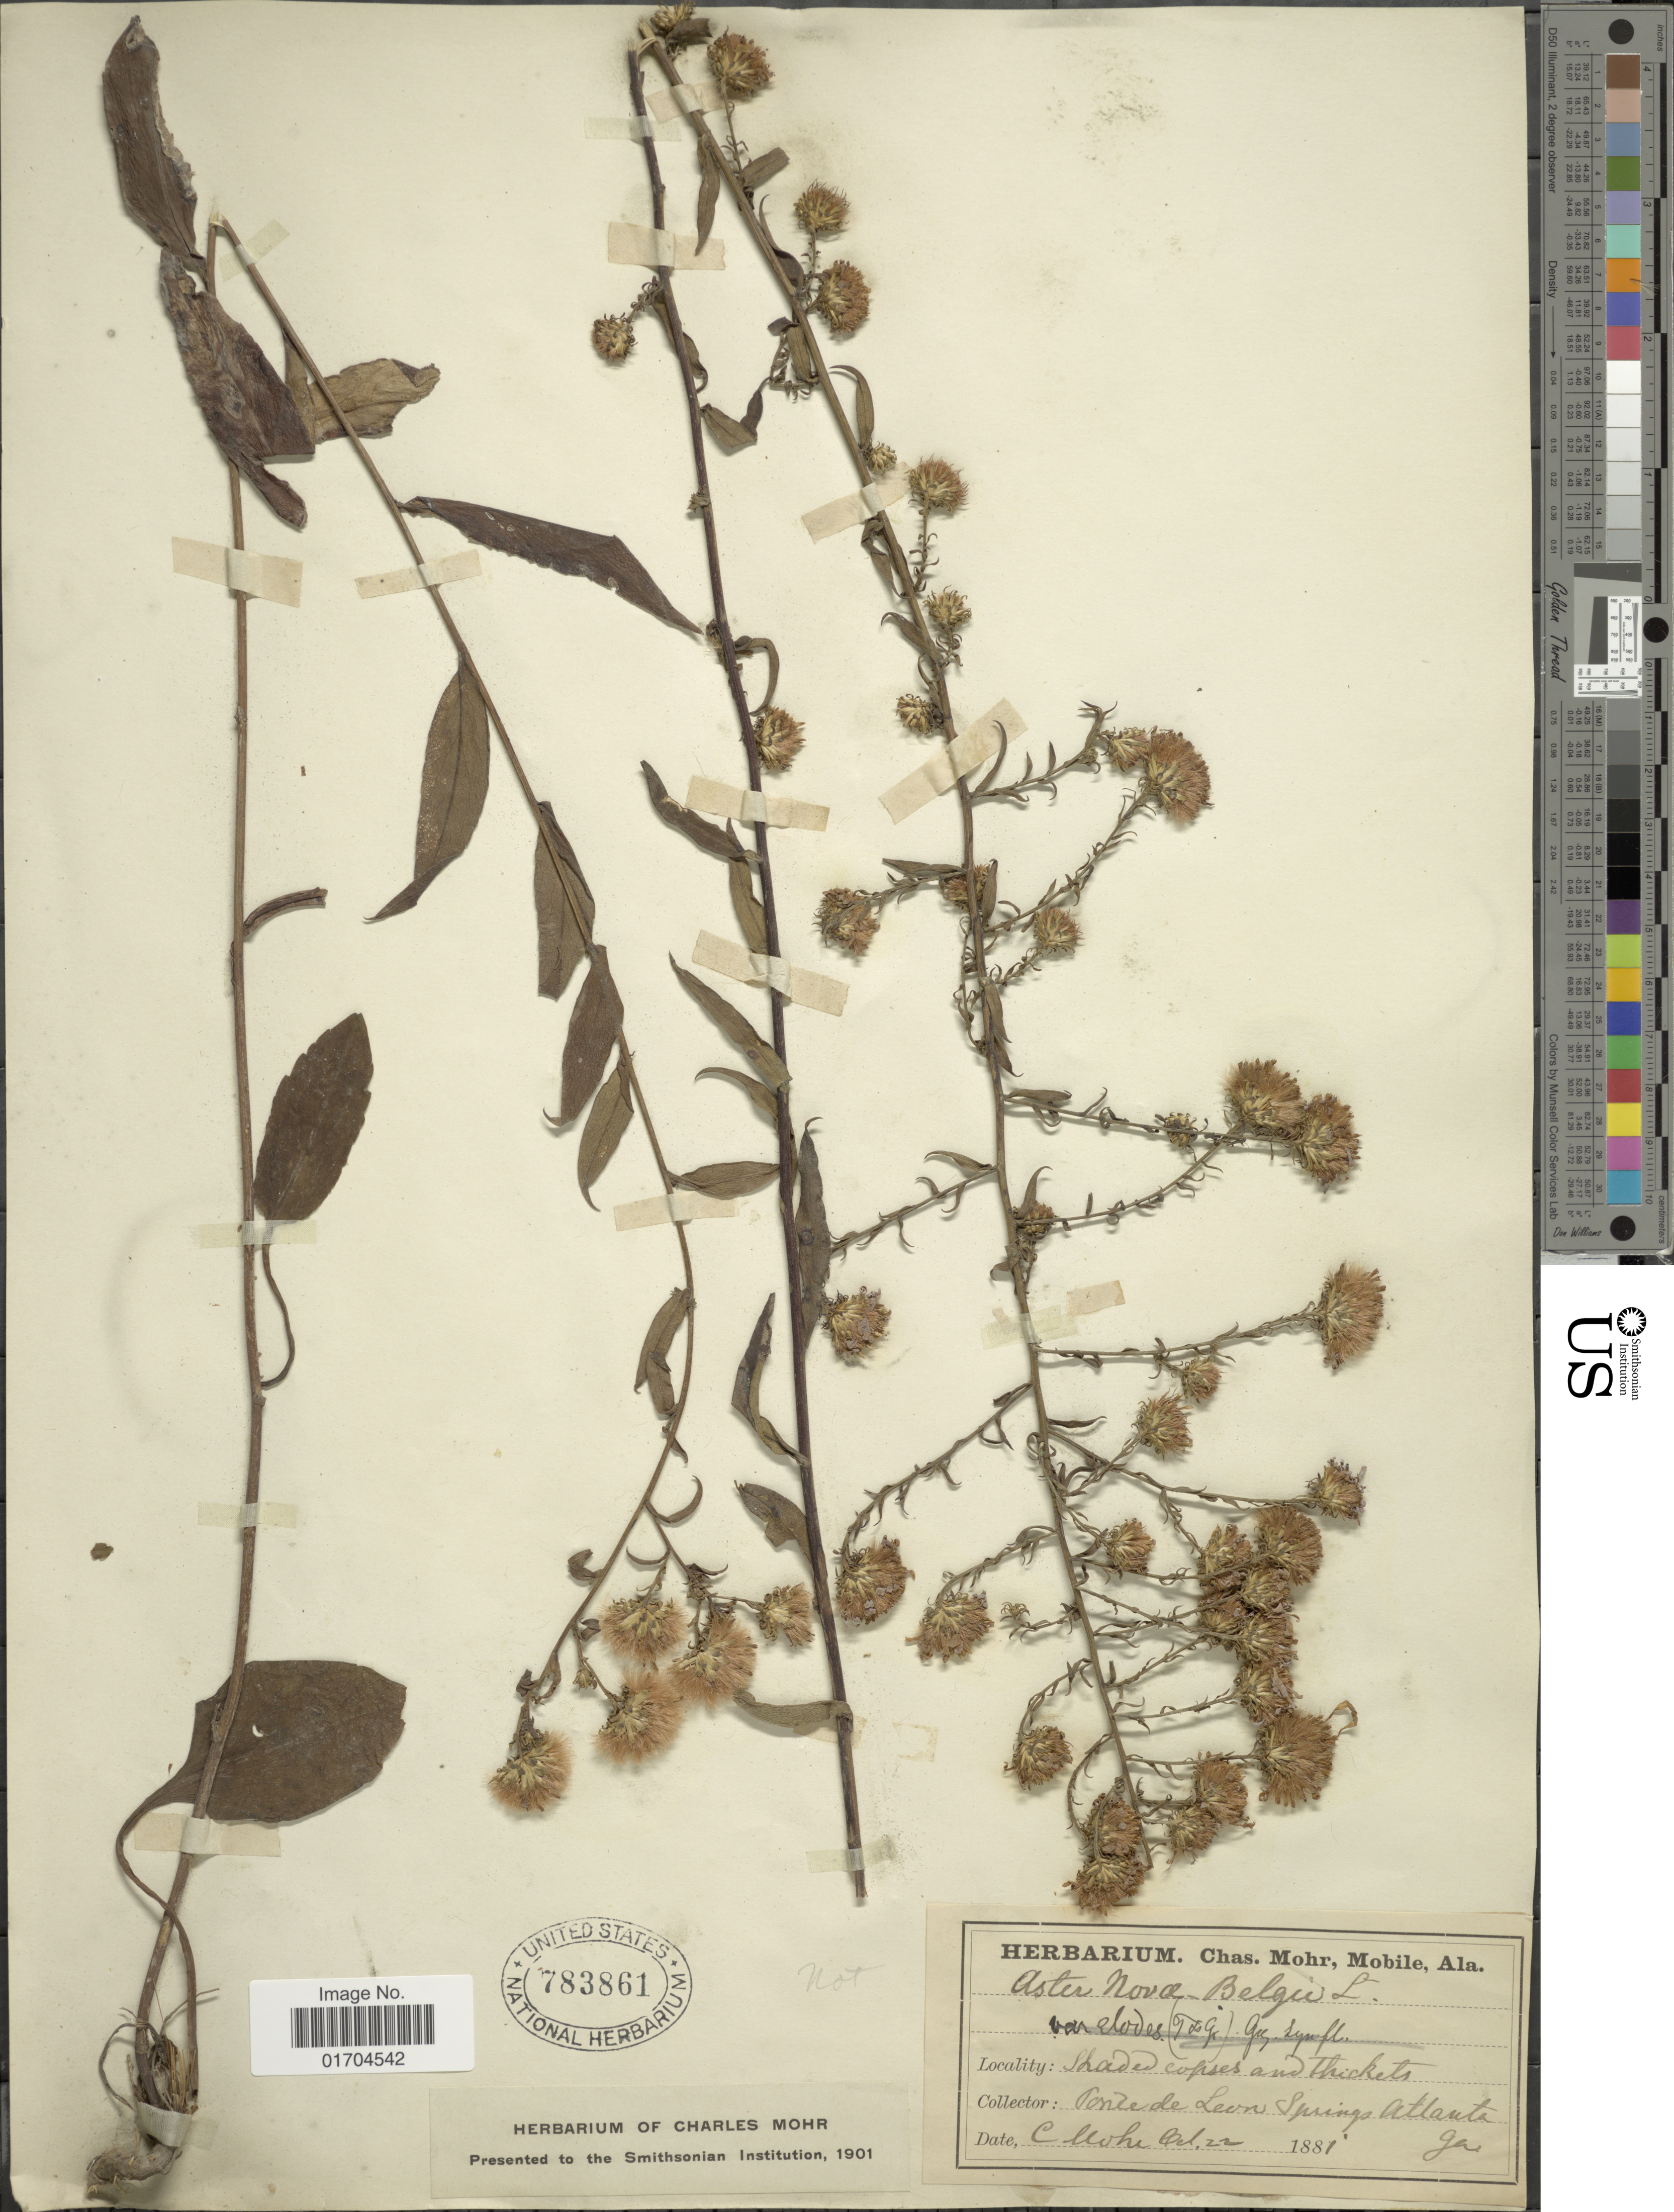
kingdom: Plantae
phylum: Tracheophyta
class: Magnoliopsida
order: Asterales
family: Asteraceae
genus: Symphyotrichum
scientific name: Symphyotrichum sp.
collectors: Mohr, C. T. (herbarium)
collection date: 1881-10-22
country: United States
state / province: Georgia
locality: Ponte de Leon Springs, Atlanta, Ga.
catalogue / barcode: US 783861